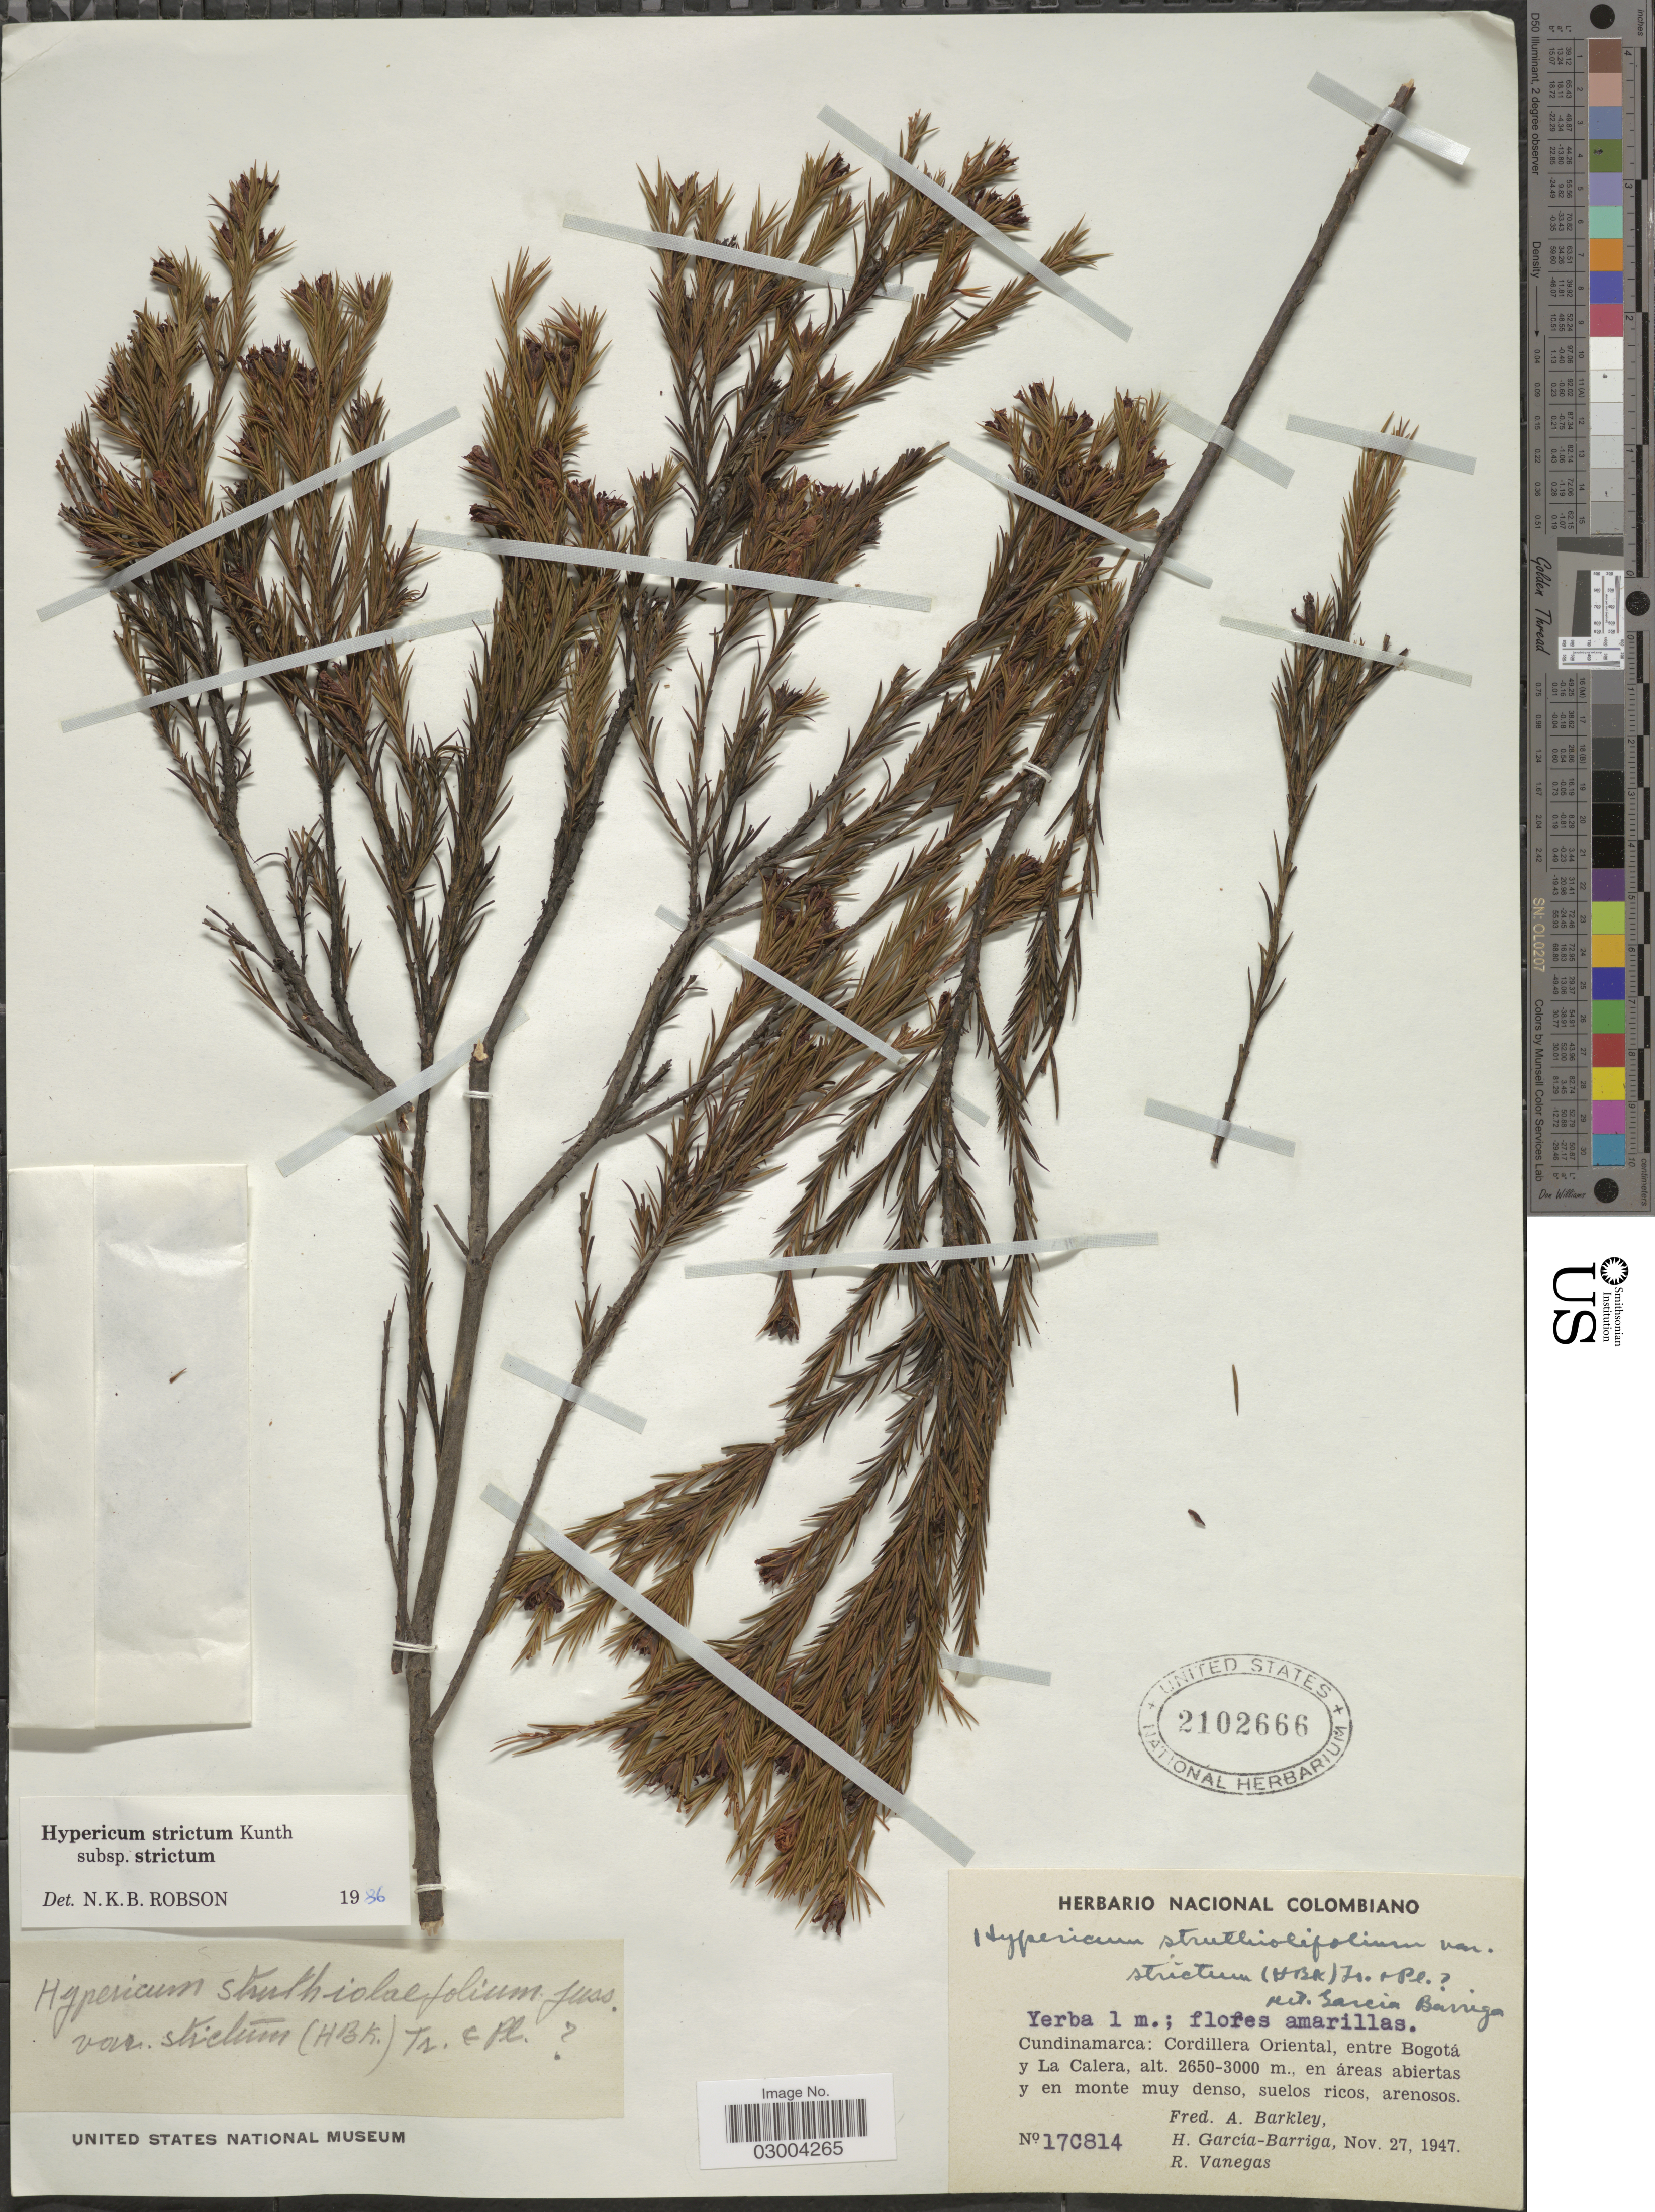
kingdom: Plantae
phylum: Tracheophyta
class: Magnoliopsida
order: Malpighiales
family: Hypericaceae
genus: Hypericum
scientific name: Hypericum strictum subsp. strictum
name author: Kunth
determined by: Robson, Norman K. B.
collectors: F. A. Barkley, H. García Barriga & R. Vanegas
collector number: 17C814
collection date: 1947-11-27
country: Colombia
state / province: Cundinamarca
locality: Cordillera Oriental, entre Bogotá y La Calera, en áreas abiertas y en monte muy denso, suelos ricos, arenosos.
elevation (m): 2650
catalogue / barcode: US 2102666